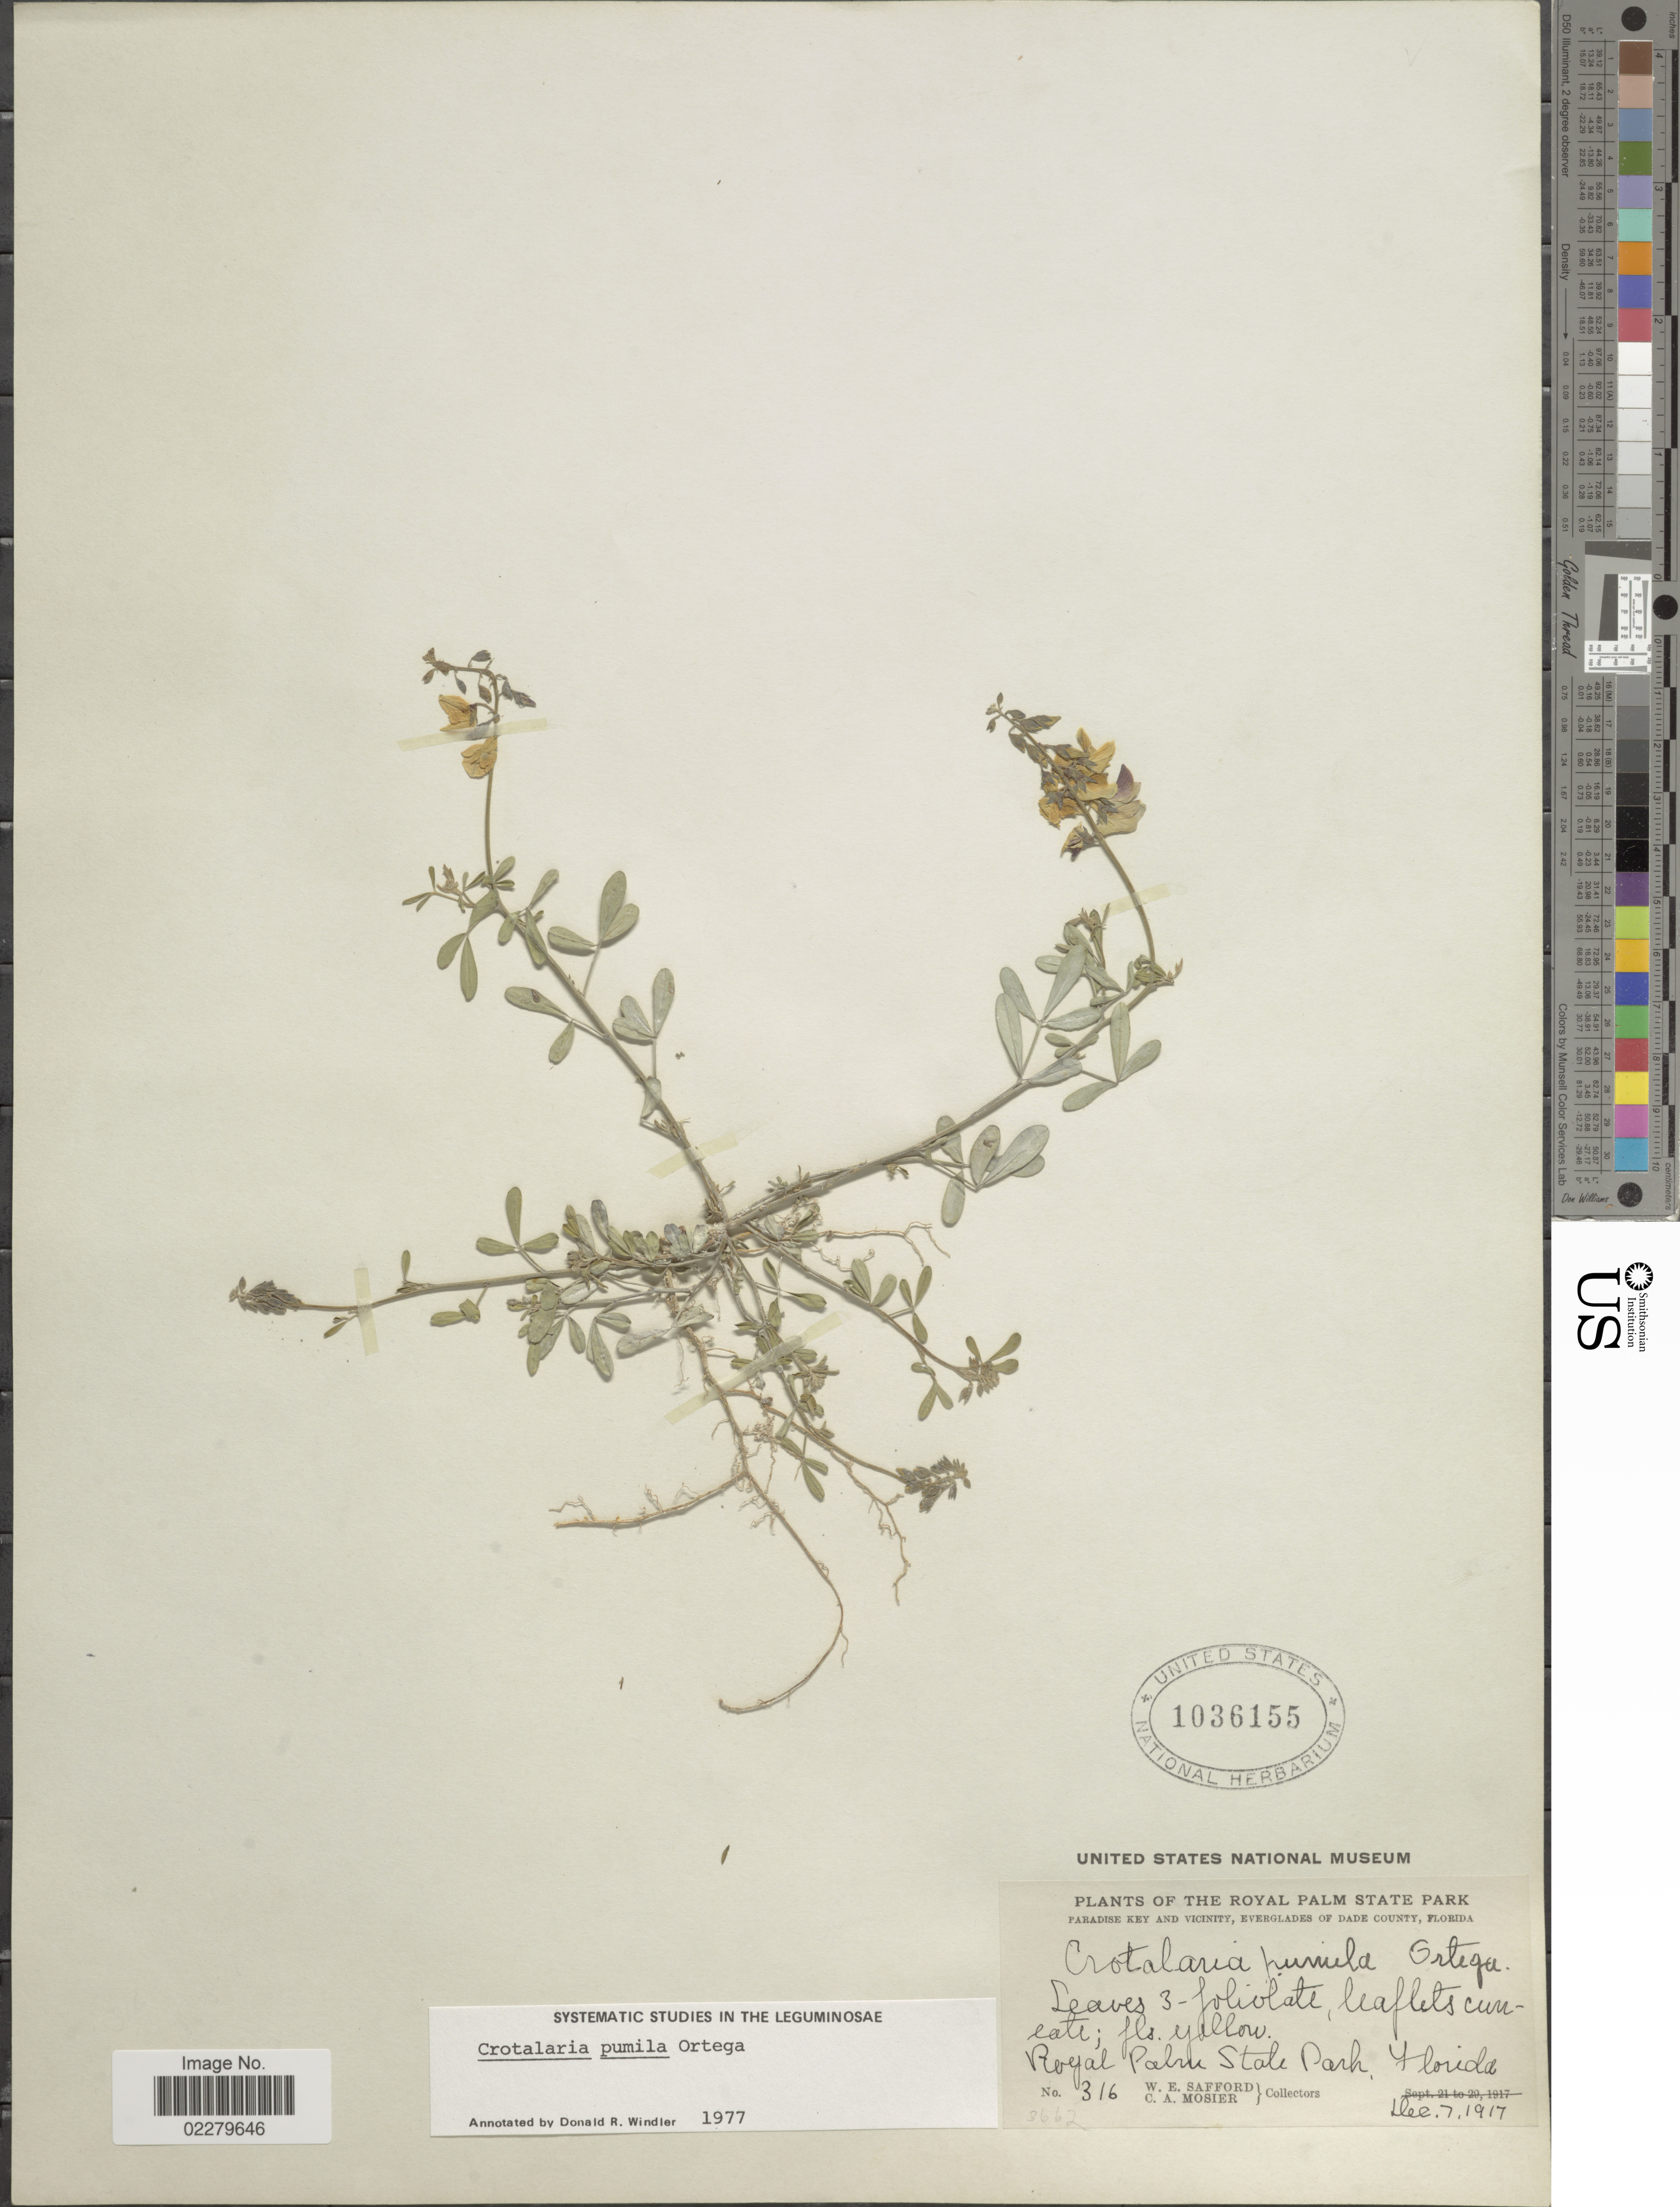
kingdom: Plantae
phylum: Tracheophyta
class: Magnoliopsida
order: Fabales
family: Fabaceae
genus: Crotalaria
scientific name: Crotalaria pumila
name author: Ortega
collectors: W. E. Safford & C. A. Mosier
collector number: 316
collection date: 1917-12-07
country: United States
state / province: Florida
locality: Royal State Park, Paradise Key and Vicinity, Everglades of Dade County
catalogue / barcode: US 1036155